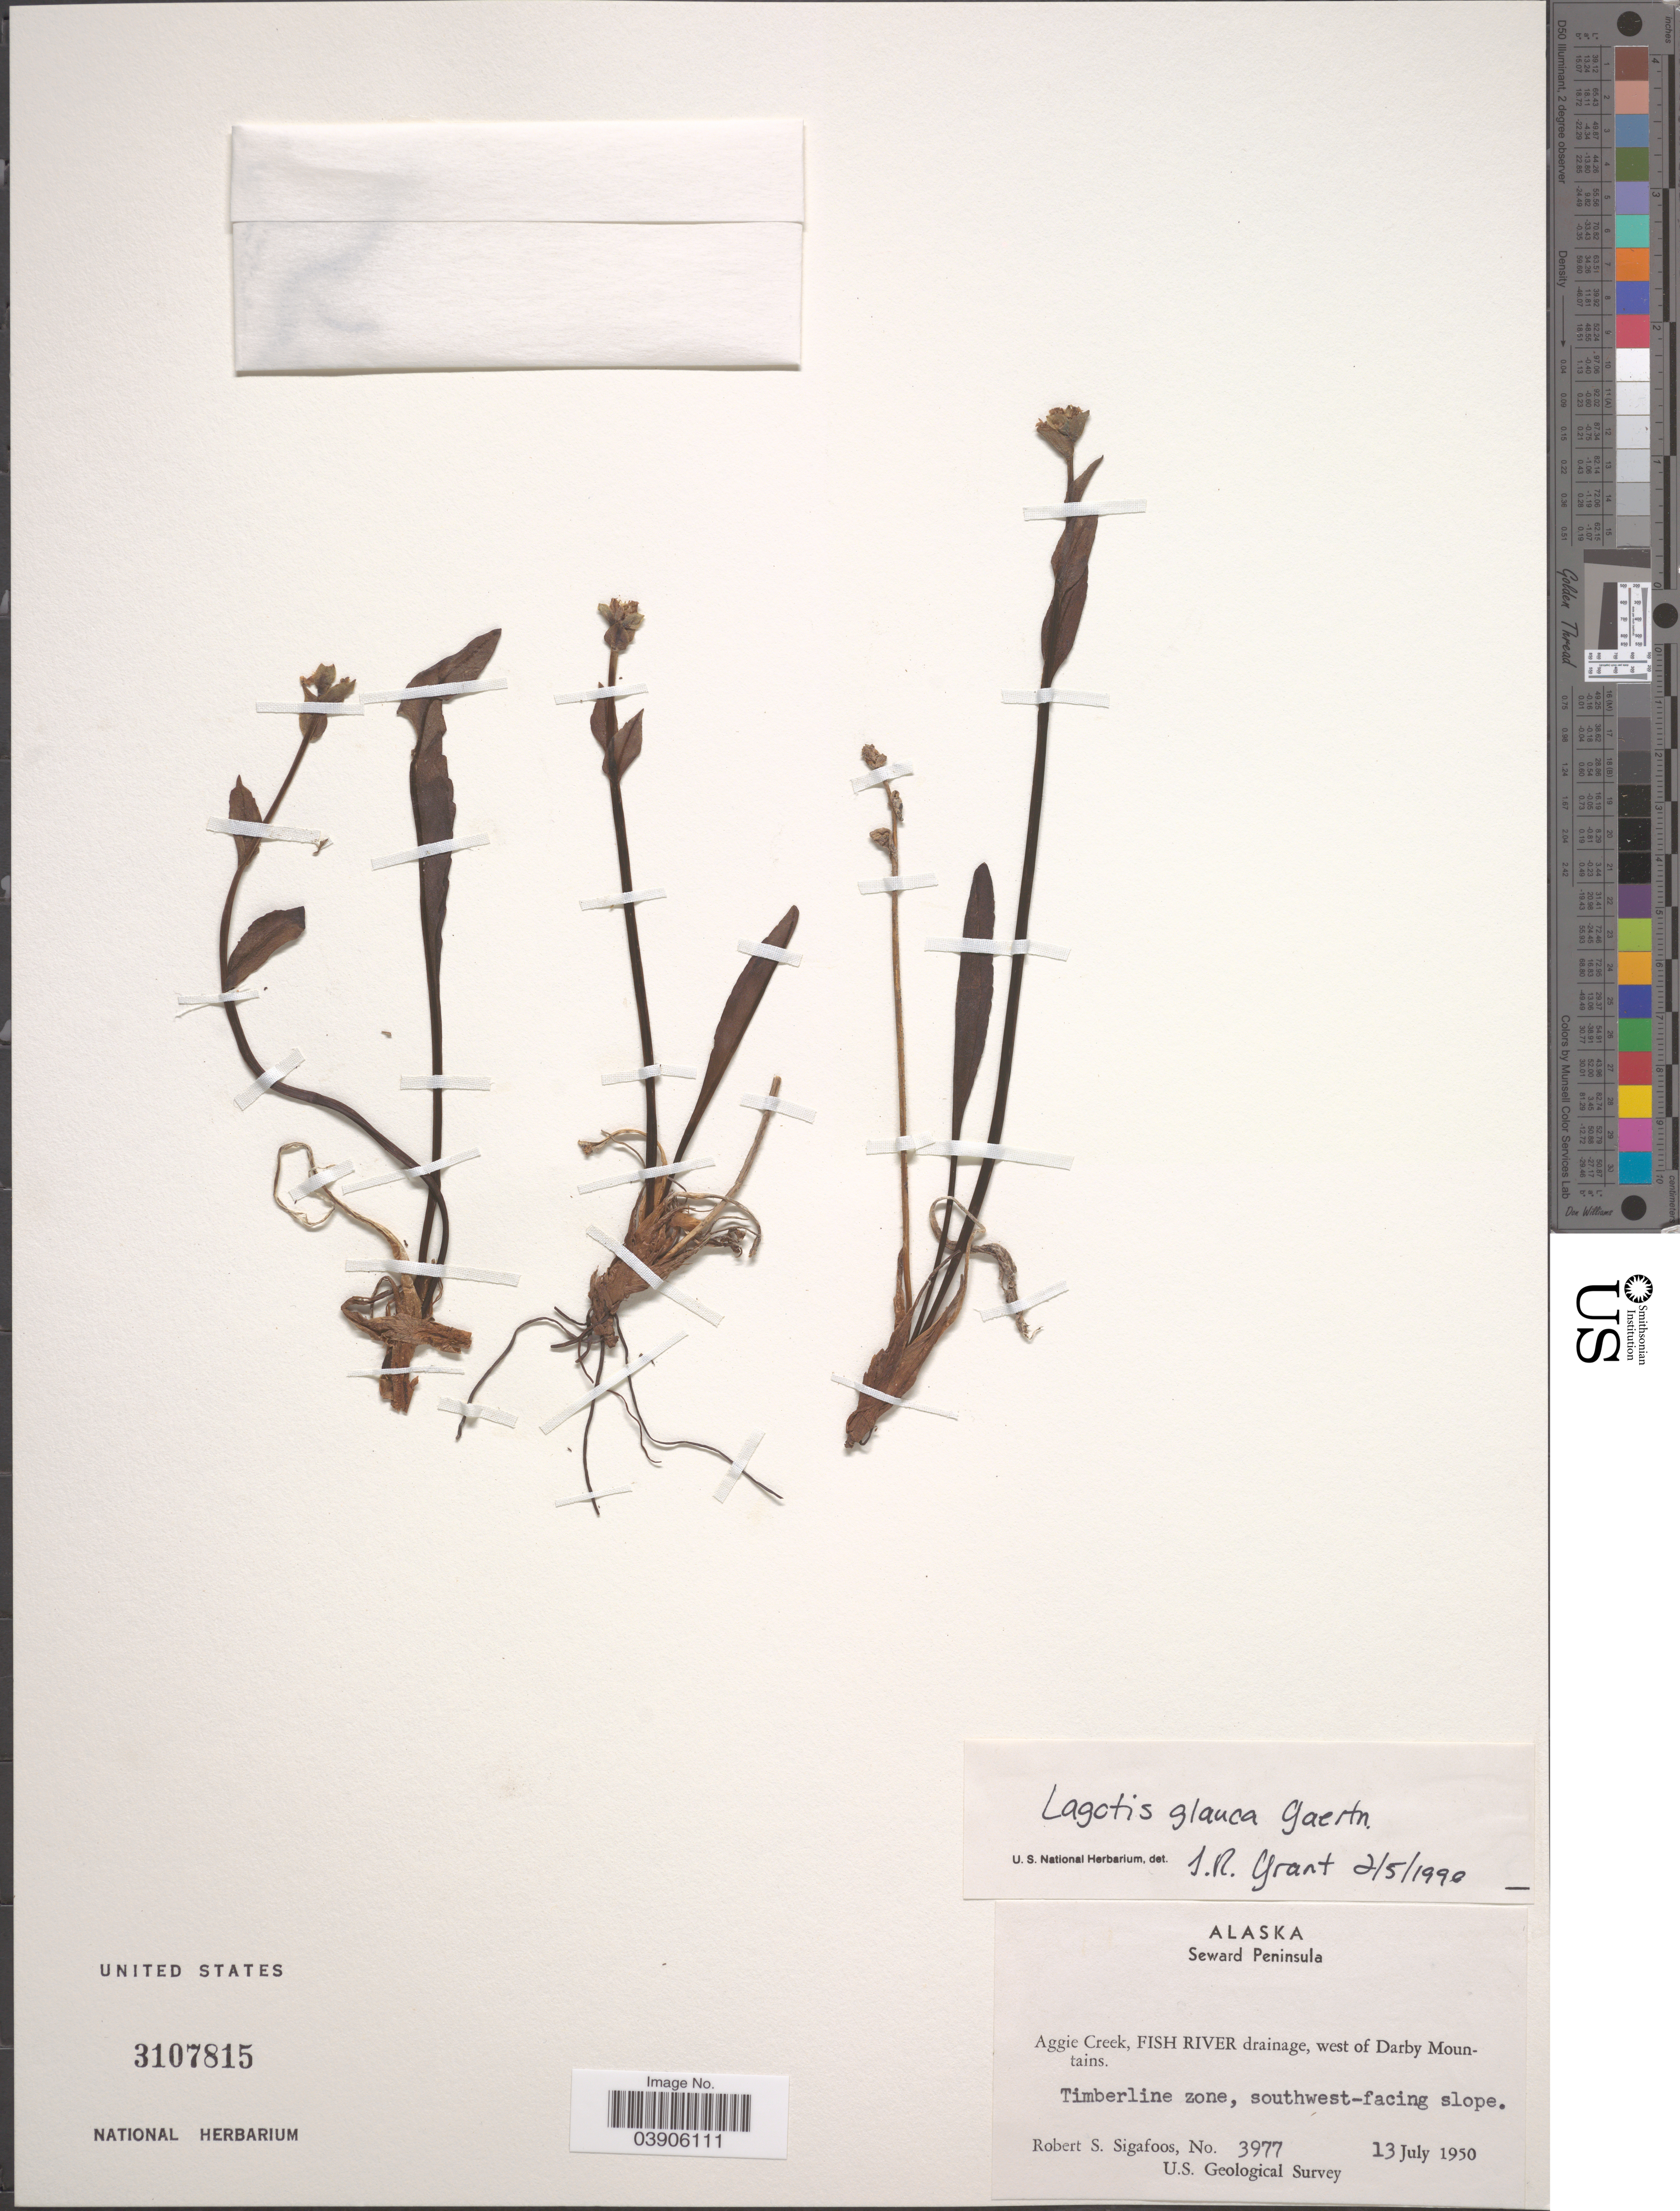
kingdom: Plantae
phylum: Tracheophyta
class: Magnoliopsida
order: Lamiales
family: Plantaginaceae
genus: Lagotis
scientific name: Lagotis glauca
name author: Gaertn.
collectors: R. Sigafoos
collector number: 3977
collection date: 1950-07-13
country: United States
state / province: Alaska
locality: Seward Peninsula. Aggie Creek, Fish River drainage, west of Darby Mountains. Timberline zone, southwest-facing slope.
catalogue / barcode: US 3107815